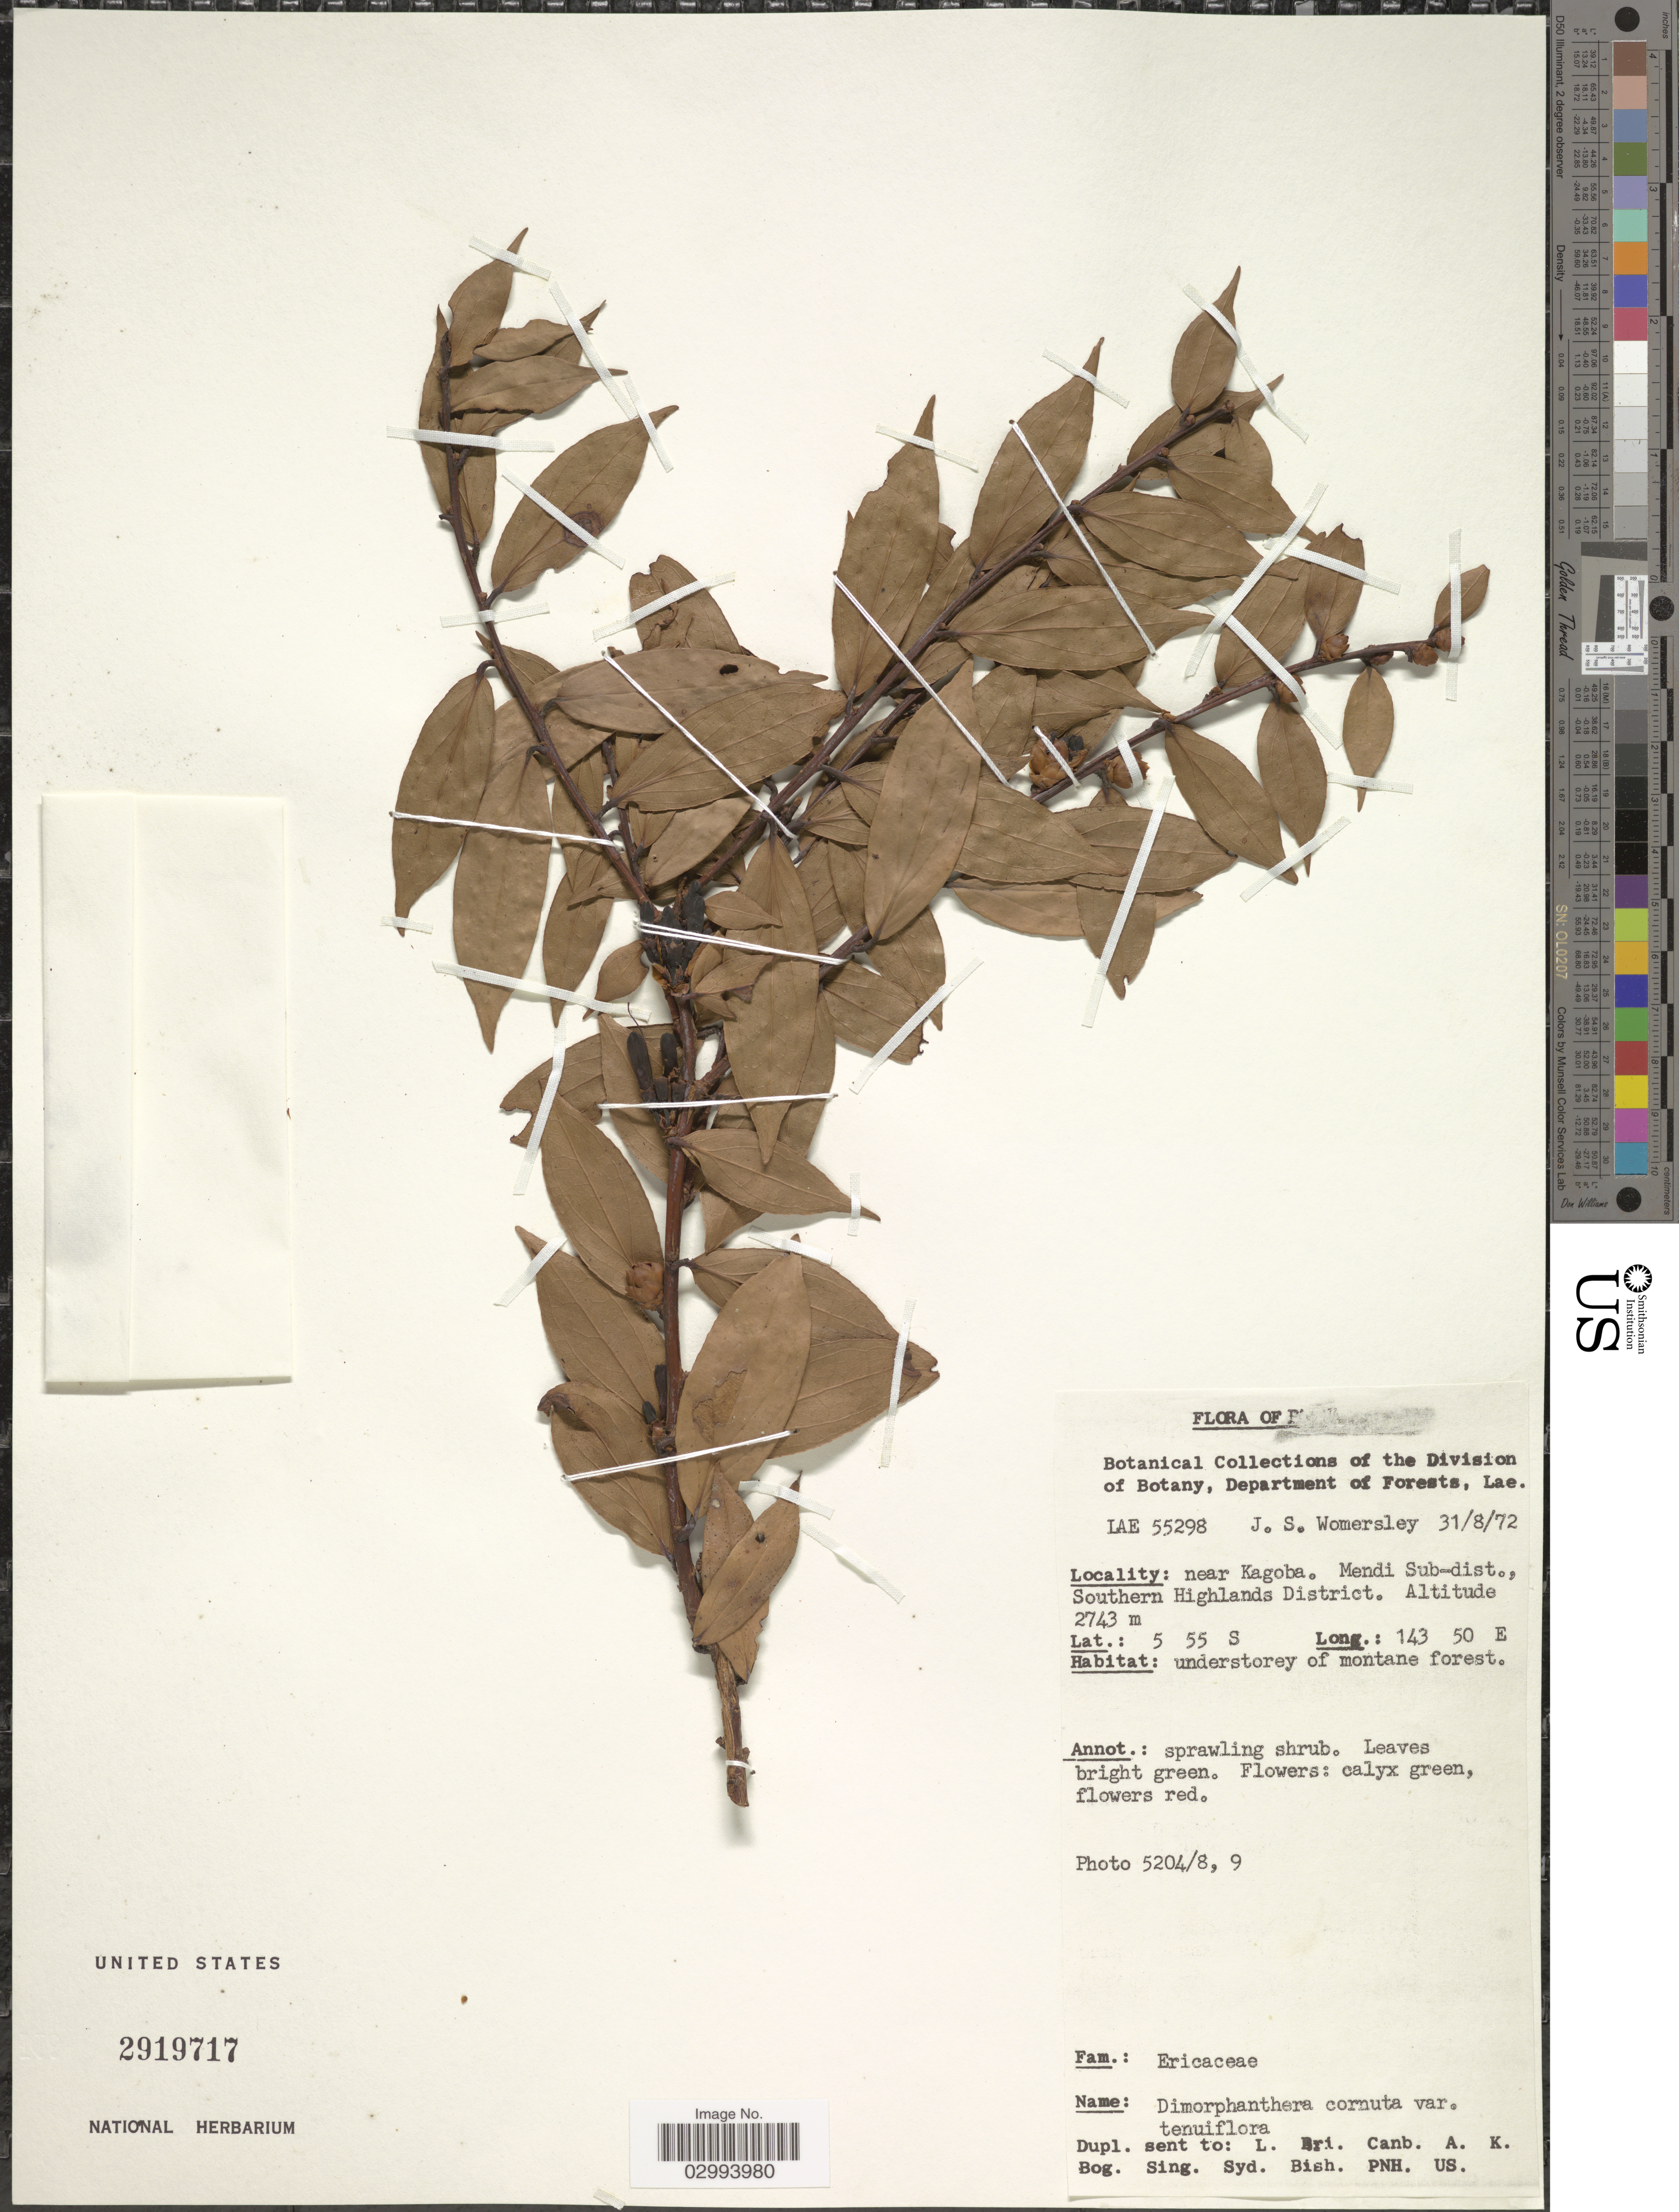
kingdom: Plantae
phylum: Tracheophyta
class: Magnoliopsida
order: Ericales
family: Ericaceae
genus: Dimorphanthera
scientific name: Dimorphanthera cornuta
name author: J.J. Sm.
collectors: J. S. Womersley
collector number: LAE 55298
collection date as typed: Transcribed d/m/y: 31/8/72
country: Papua New Guinea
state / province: Southern Highlands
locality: Near Kagoba. Mendi Sub-dist. Southern Highlands District.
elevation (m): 2743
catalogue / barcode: US 2919717